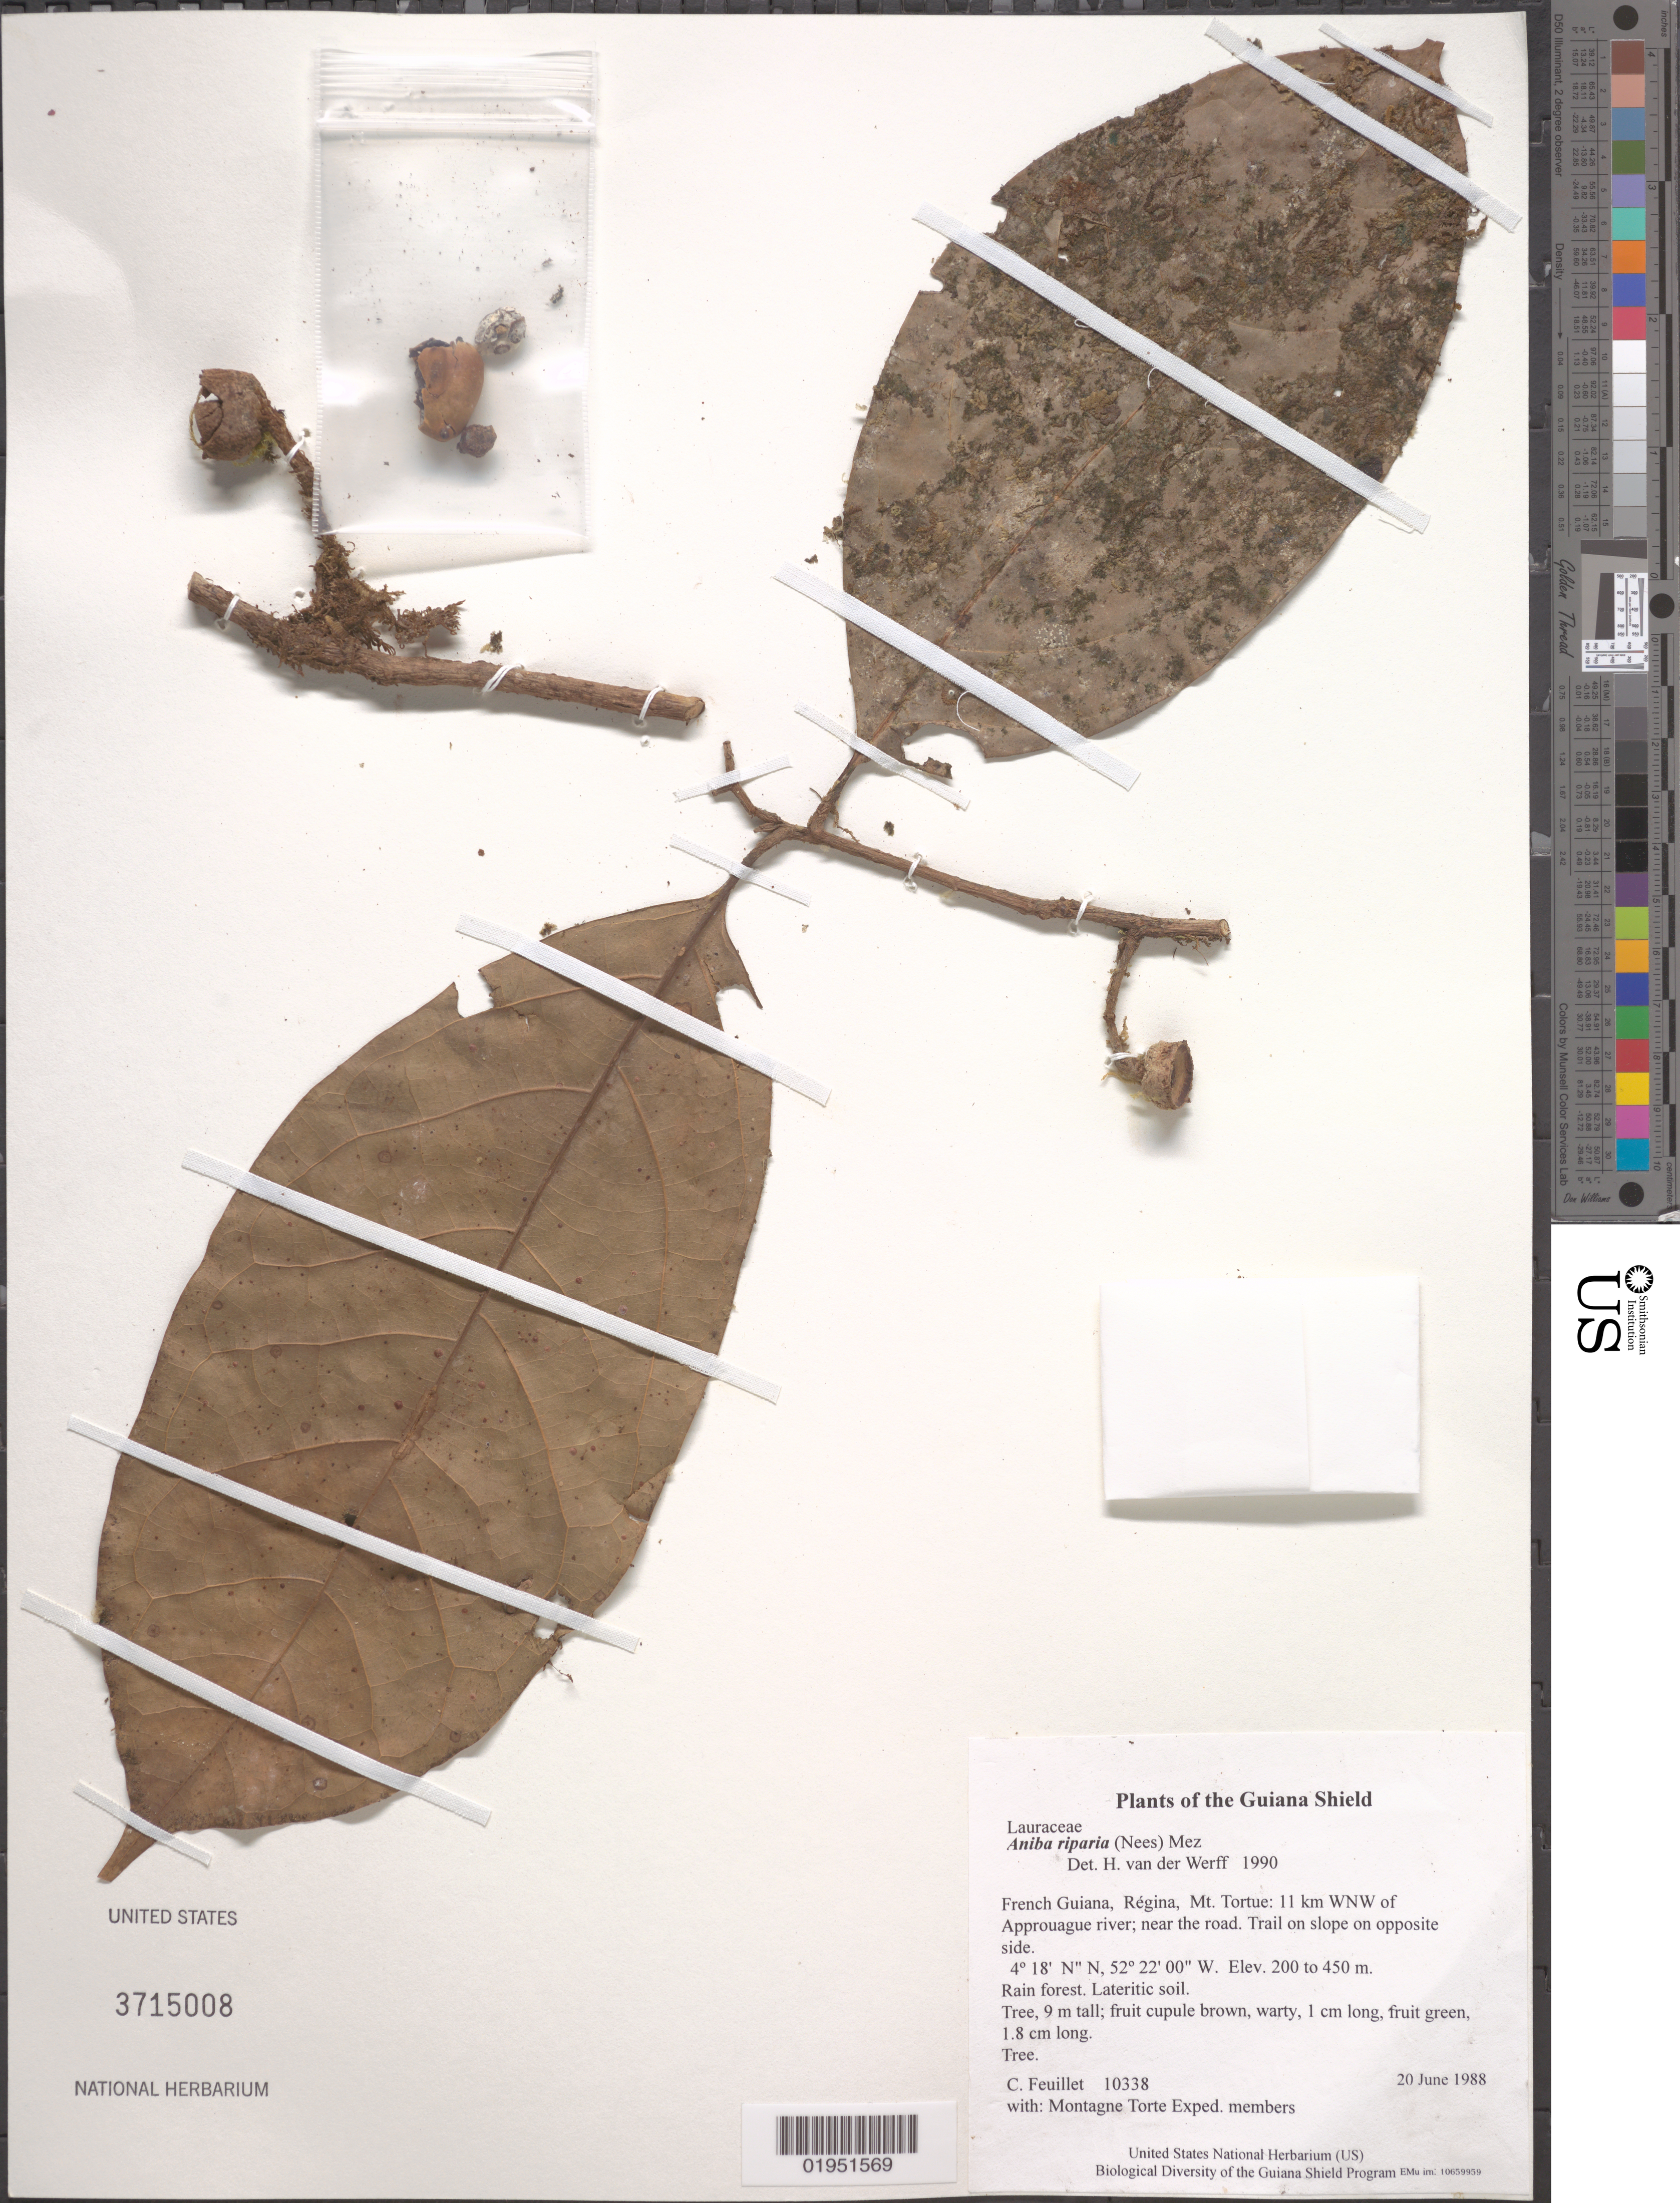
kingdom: Plantae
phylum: Tracheophyta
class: Magnoliopsida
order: Laurales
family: Lauraceae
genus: Aniba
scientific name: Aniba riparia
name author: (Nees) Mez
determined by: van der Werff, H. H.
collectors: C. Feuillet & Montagne Torte Exped. members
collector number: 10338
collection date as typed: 20 June 1988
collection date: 1988-06-20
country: French Guiana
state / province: Cayenne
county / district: Regina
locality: Mt. Tortue: 11 km WNW of Approuague river; near the road. Trail on slope on opposite side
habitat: Rain forest. Lateritic soil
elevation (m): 200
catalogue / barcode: US 3715008